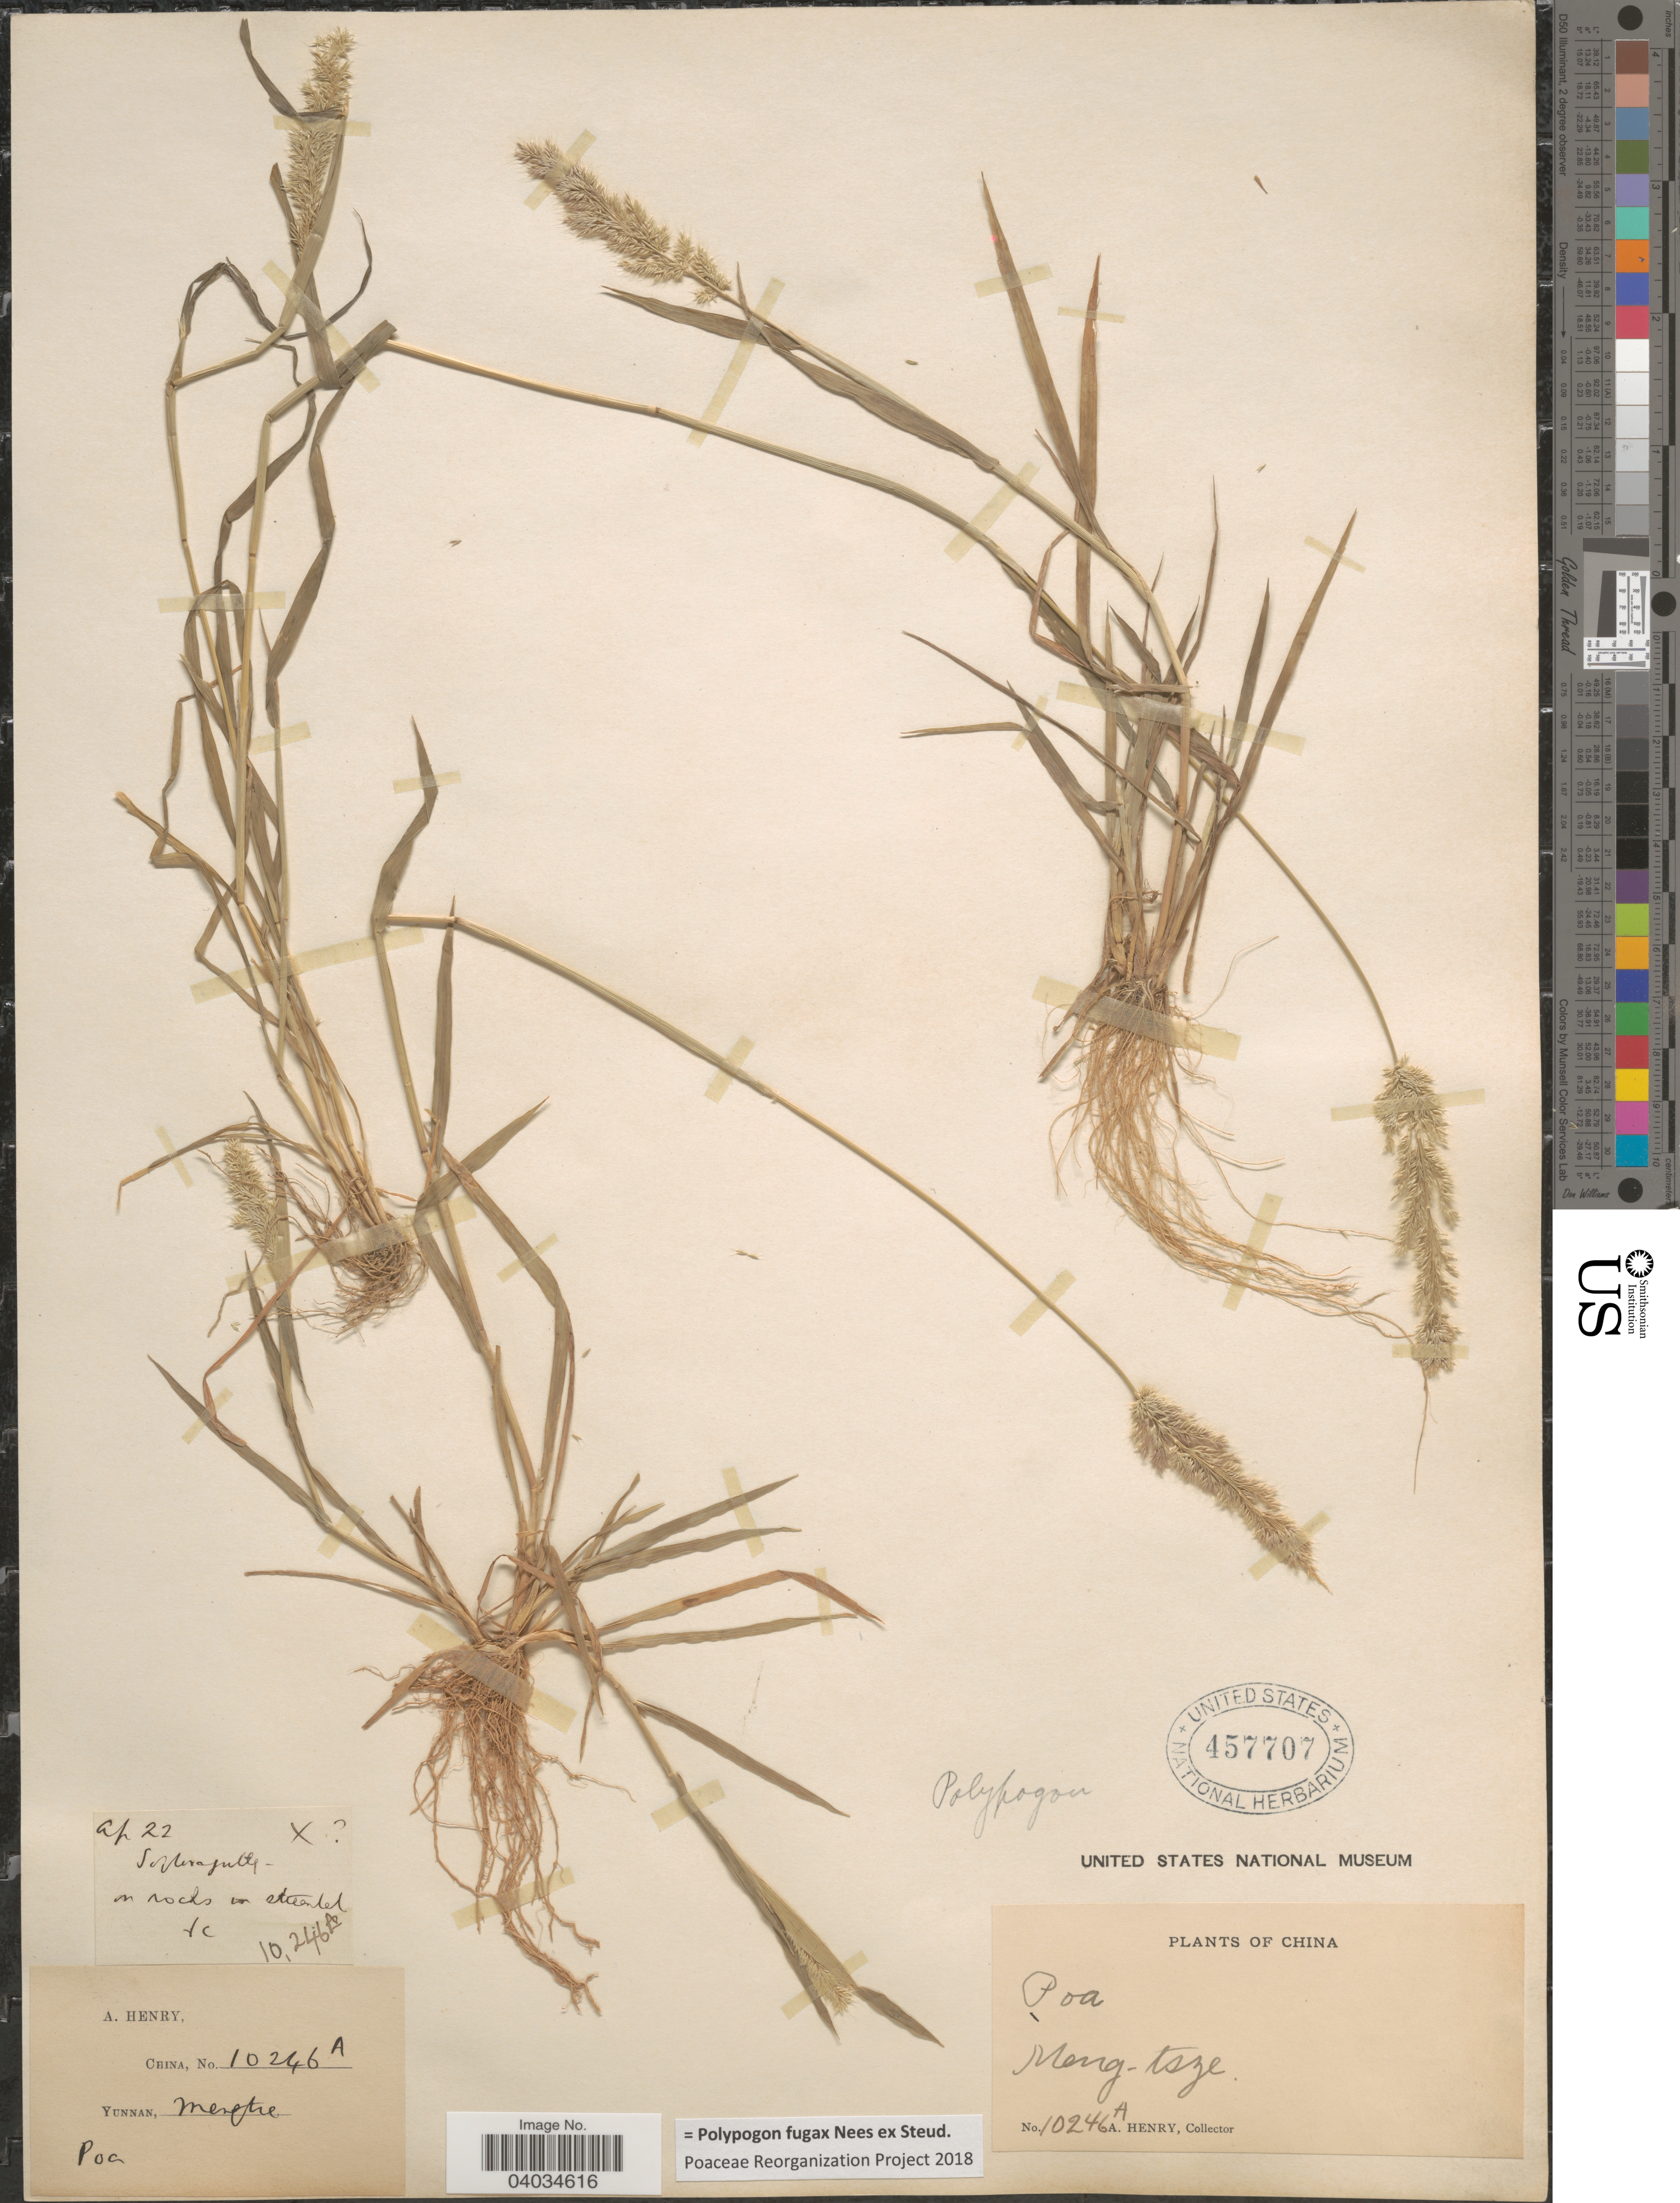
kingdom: Plantae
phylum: Tracheophyta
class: Liliopsida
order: Poales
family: Poaceae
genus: Polypogon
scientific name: Polypogon fugax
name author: Nees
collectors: A. Henry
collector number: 10246 A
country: China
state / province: Yunnan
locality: Meng-tsze.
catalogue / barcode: US 457707